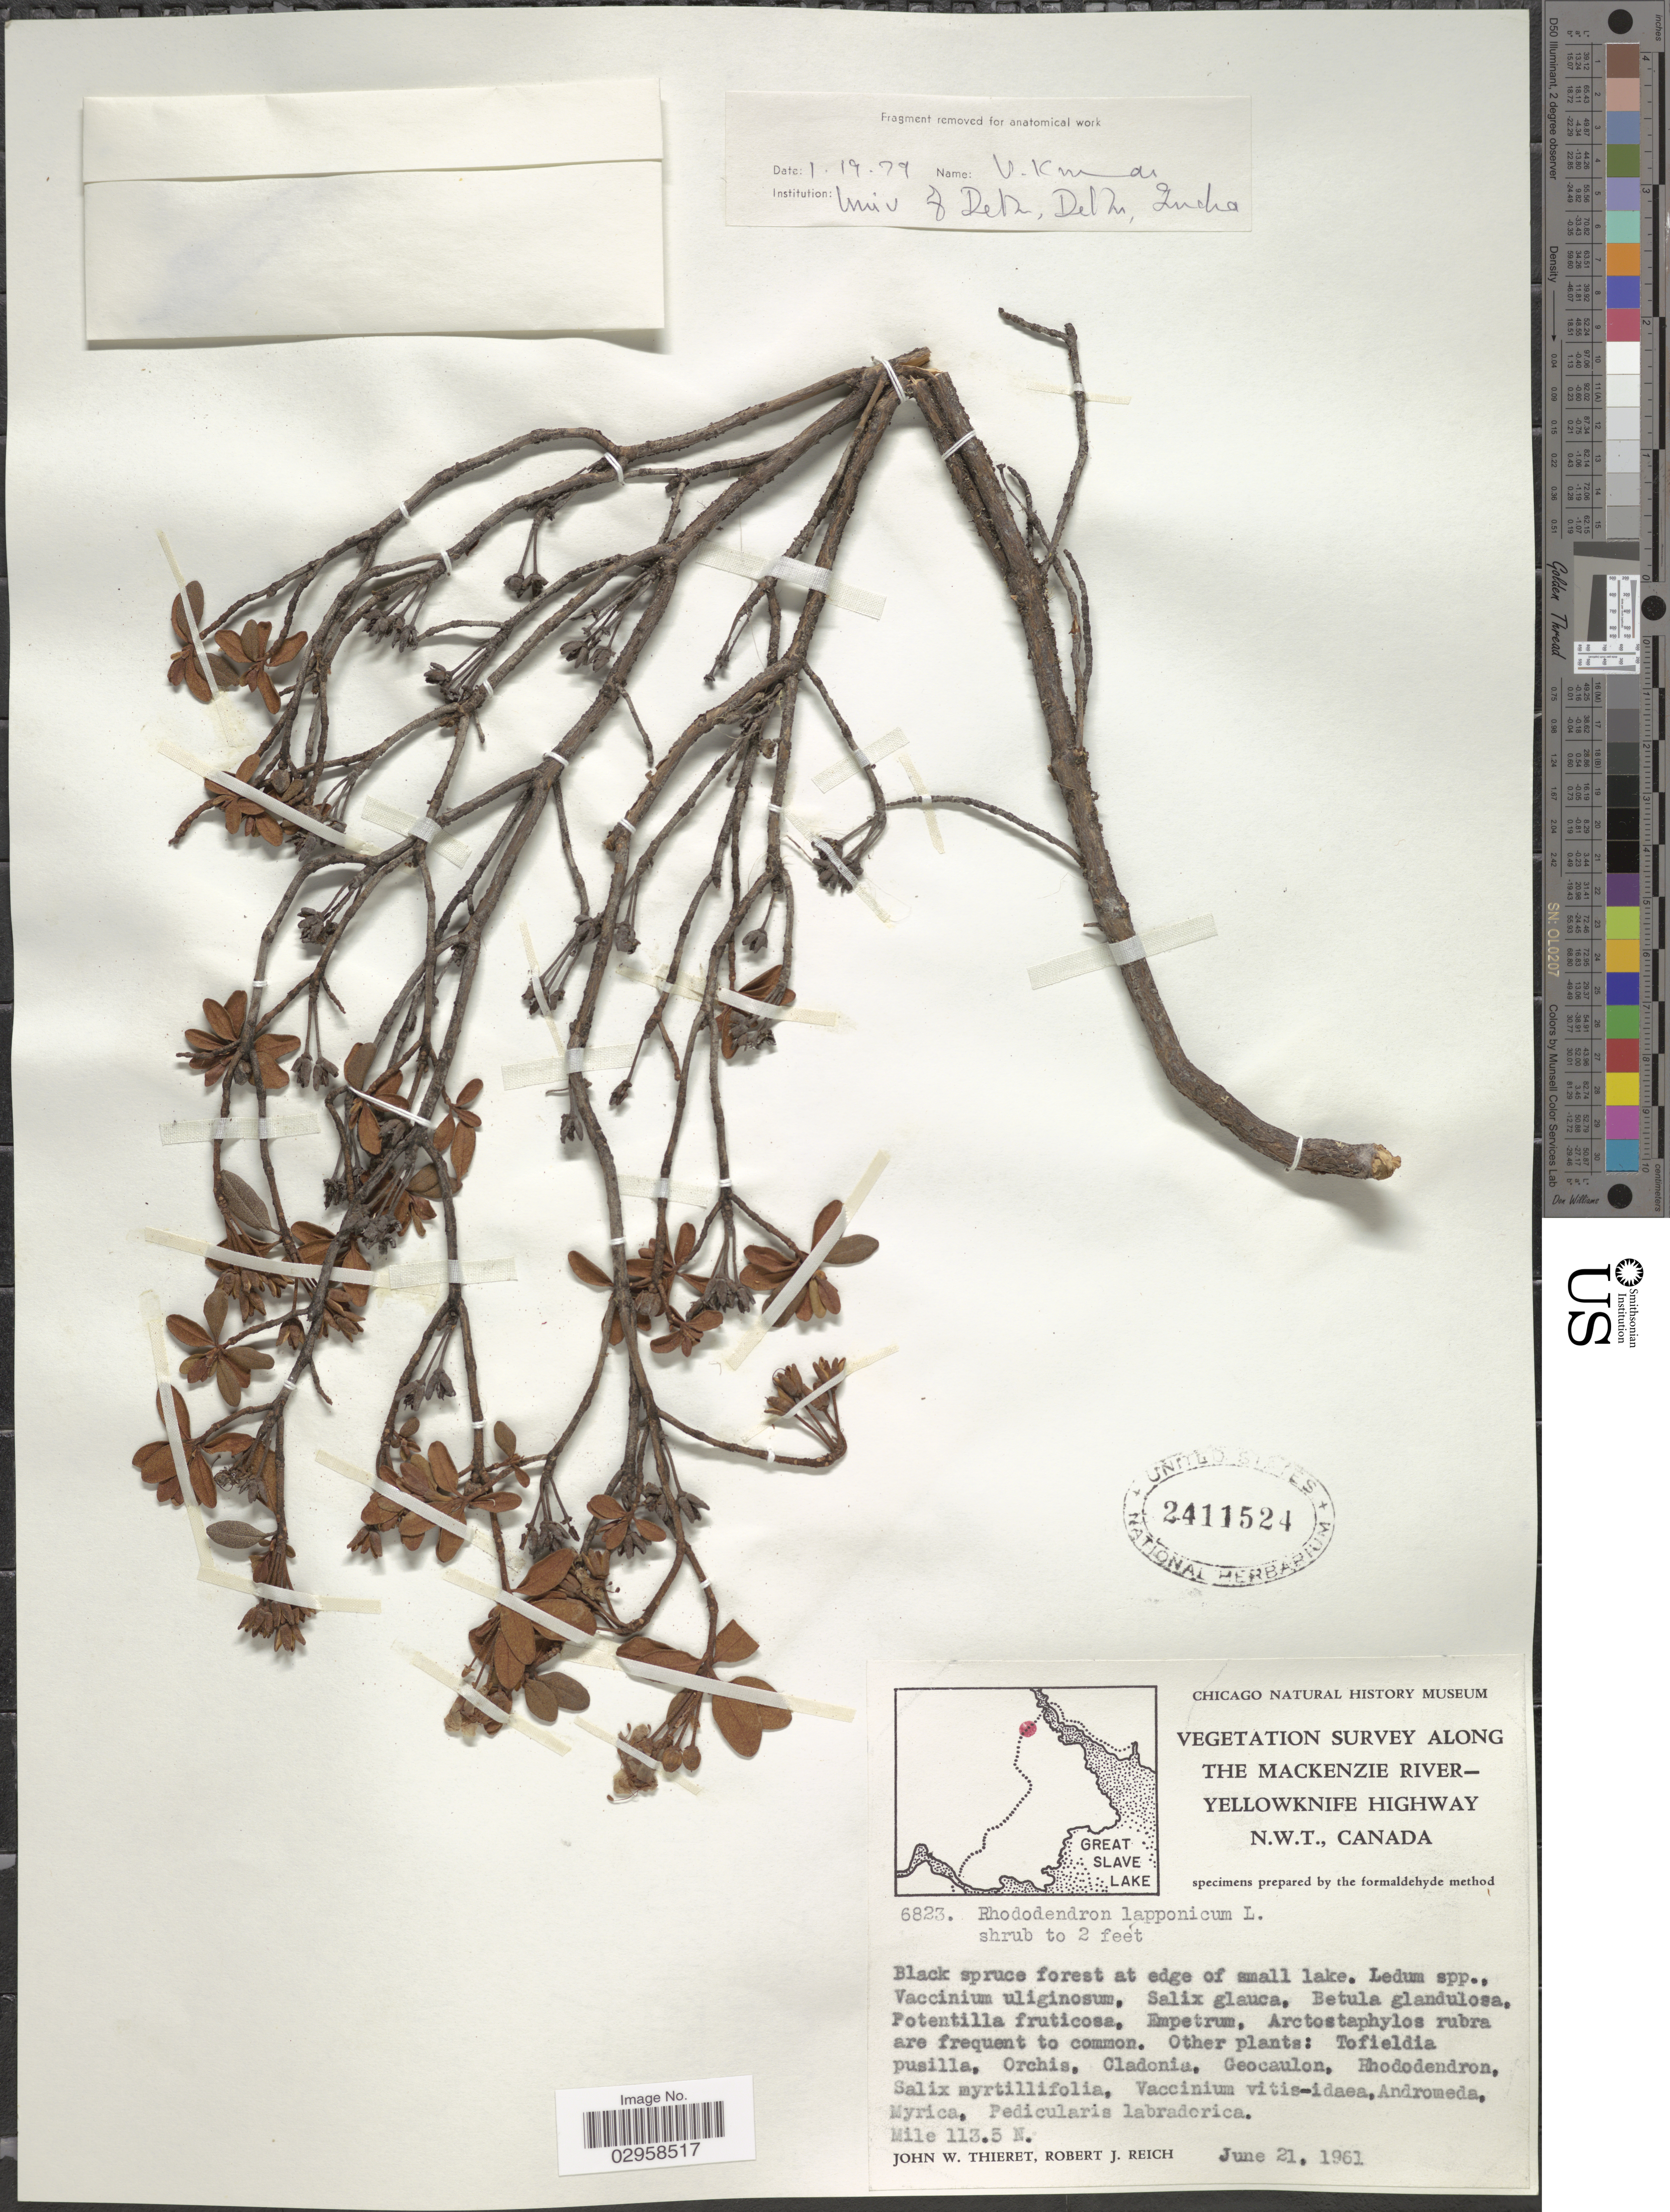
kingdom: Plantae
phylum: Tracheophyta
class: Magnoliopsida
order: Ericales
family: Ericaceae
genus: Rhododendron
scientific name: Rhododendron lapponicum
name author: (L.) Wahlenb.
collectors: J. W. Thieret & R. Reich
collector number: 6823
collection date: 1961-06-21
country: Canada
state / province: Northwest Territories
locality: Vegetation Survey along the Mackenzie River-Yellowknife Highway. Mile 113.5 N. Great Slave Lake [unsure placement].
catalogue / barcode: US 2411524